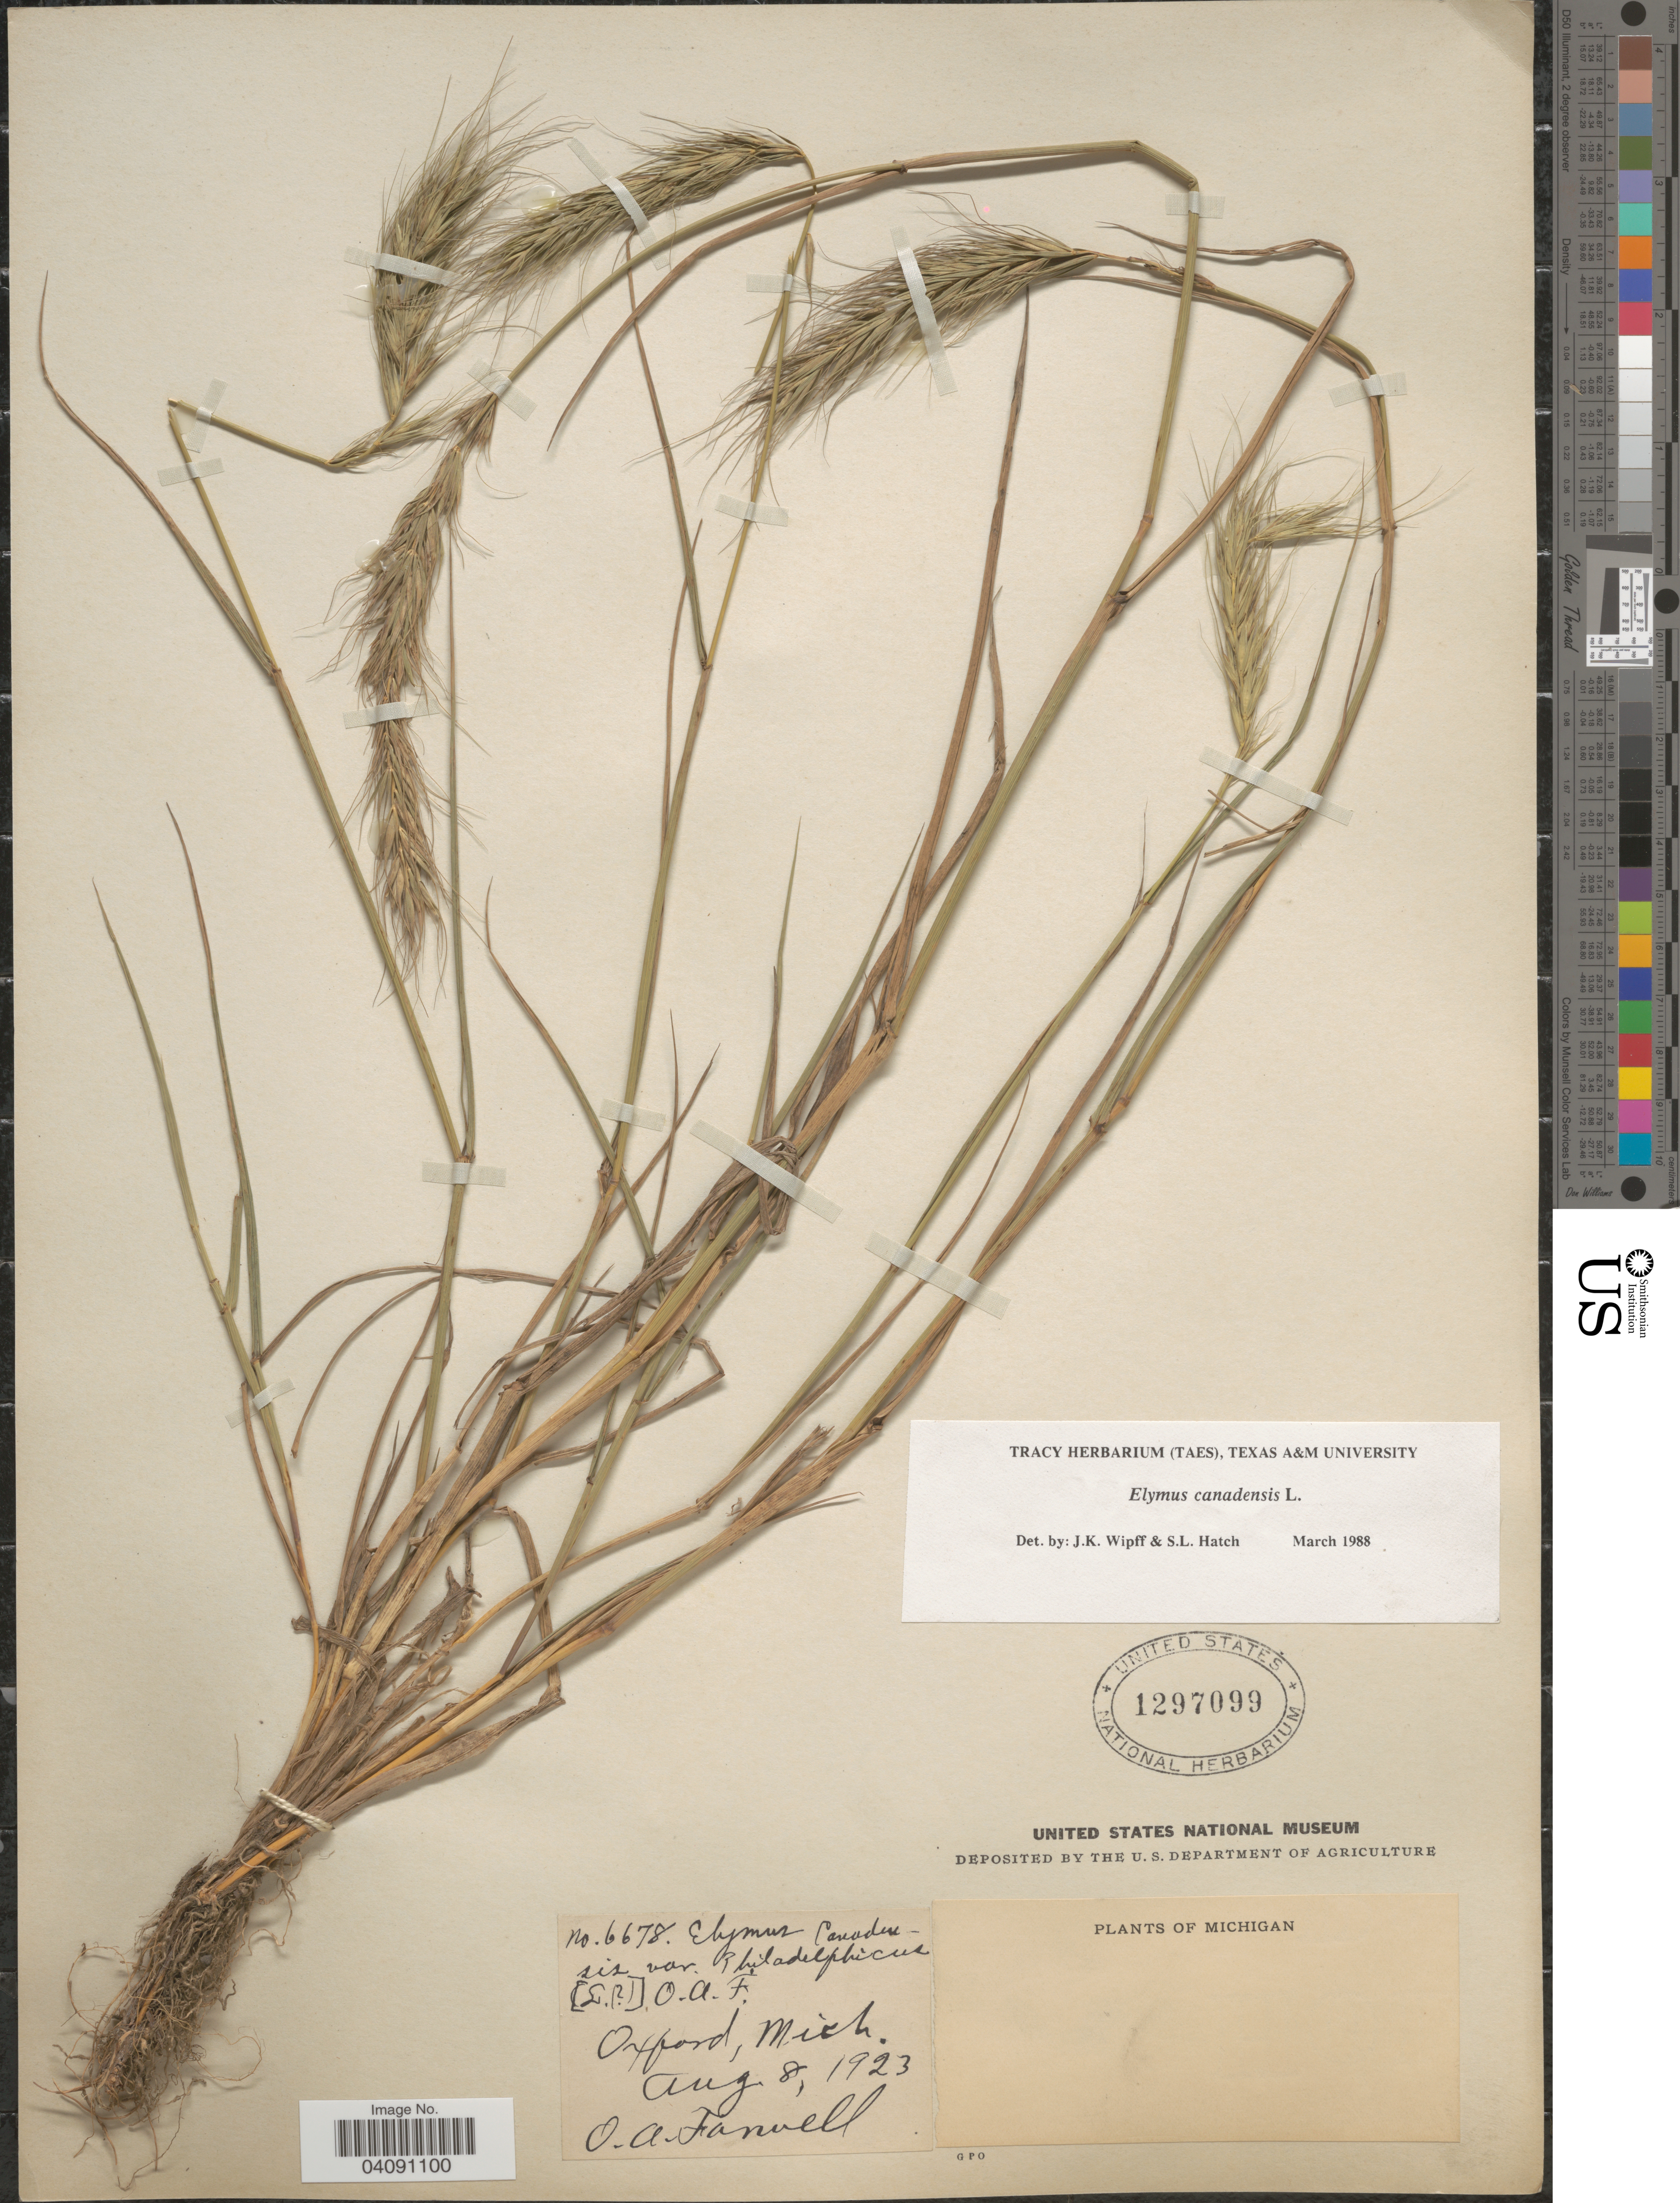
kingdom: Plantae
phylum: Tracheophyta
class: Liliopsida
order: Poales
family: Poaceae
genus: Elymus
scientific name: Elymus canadensis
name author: L.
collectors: O. Farwell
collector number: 6678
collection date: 1923-08-08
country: United States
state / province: Michigan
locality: Oxford.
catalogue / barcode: US 1297099